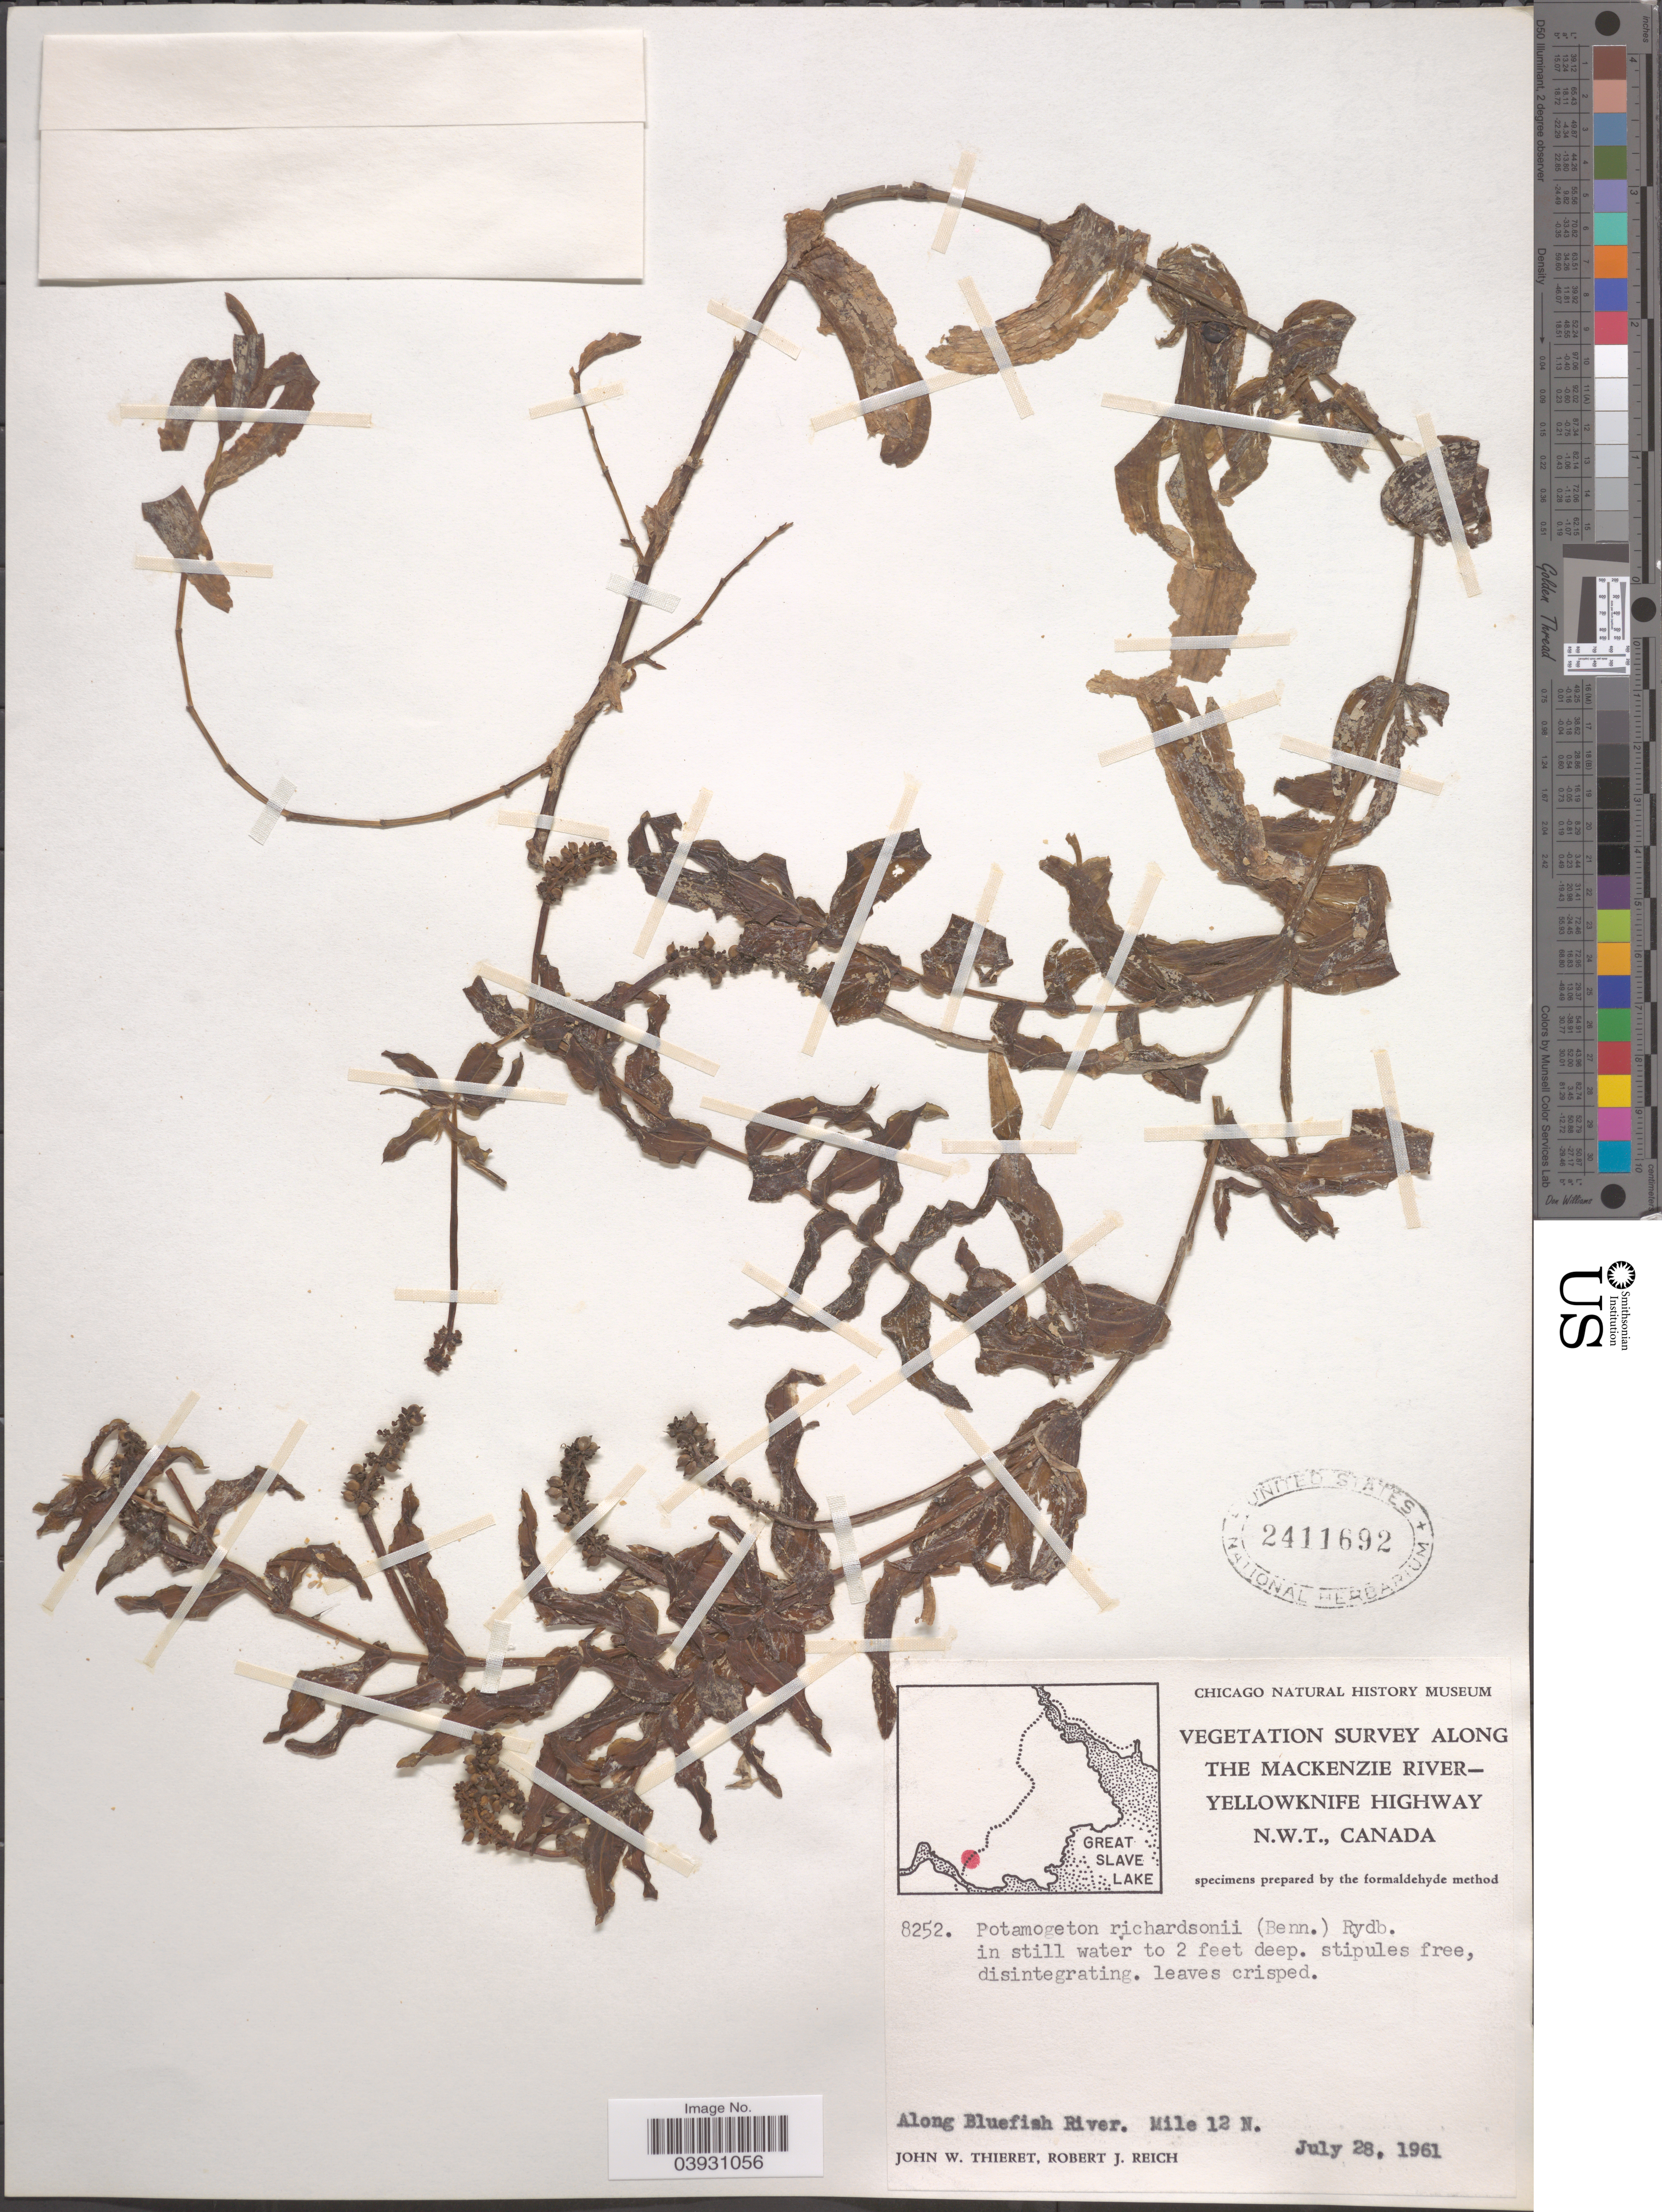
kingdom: Plantae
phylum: Tracheophyta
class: Liliopsida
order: Alismatales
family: Potamogetonaceae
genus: Potamogeton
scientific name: Potamogeton richardsonii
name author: (A.W. Benn.) Rydb.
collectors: J. W. Thieret & R. Reich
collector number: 8252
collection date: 1961-07-28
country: Canada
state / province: Northwest Territories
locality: Vegetation Survey along The Mackenzie River-Yellowknife Highway. Along Bluefish River. Mile 12 N.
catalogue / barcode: US 2411692